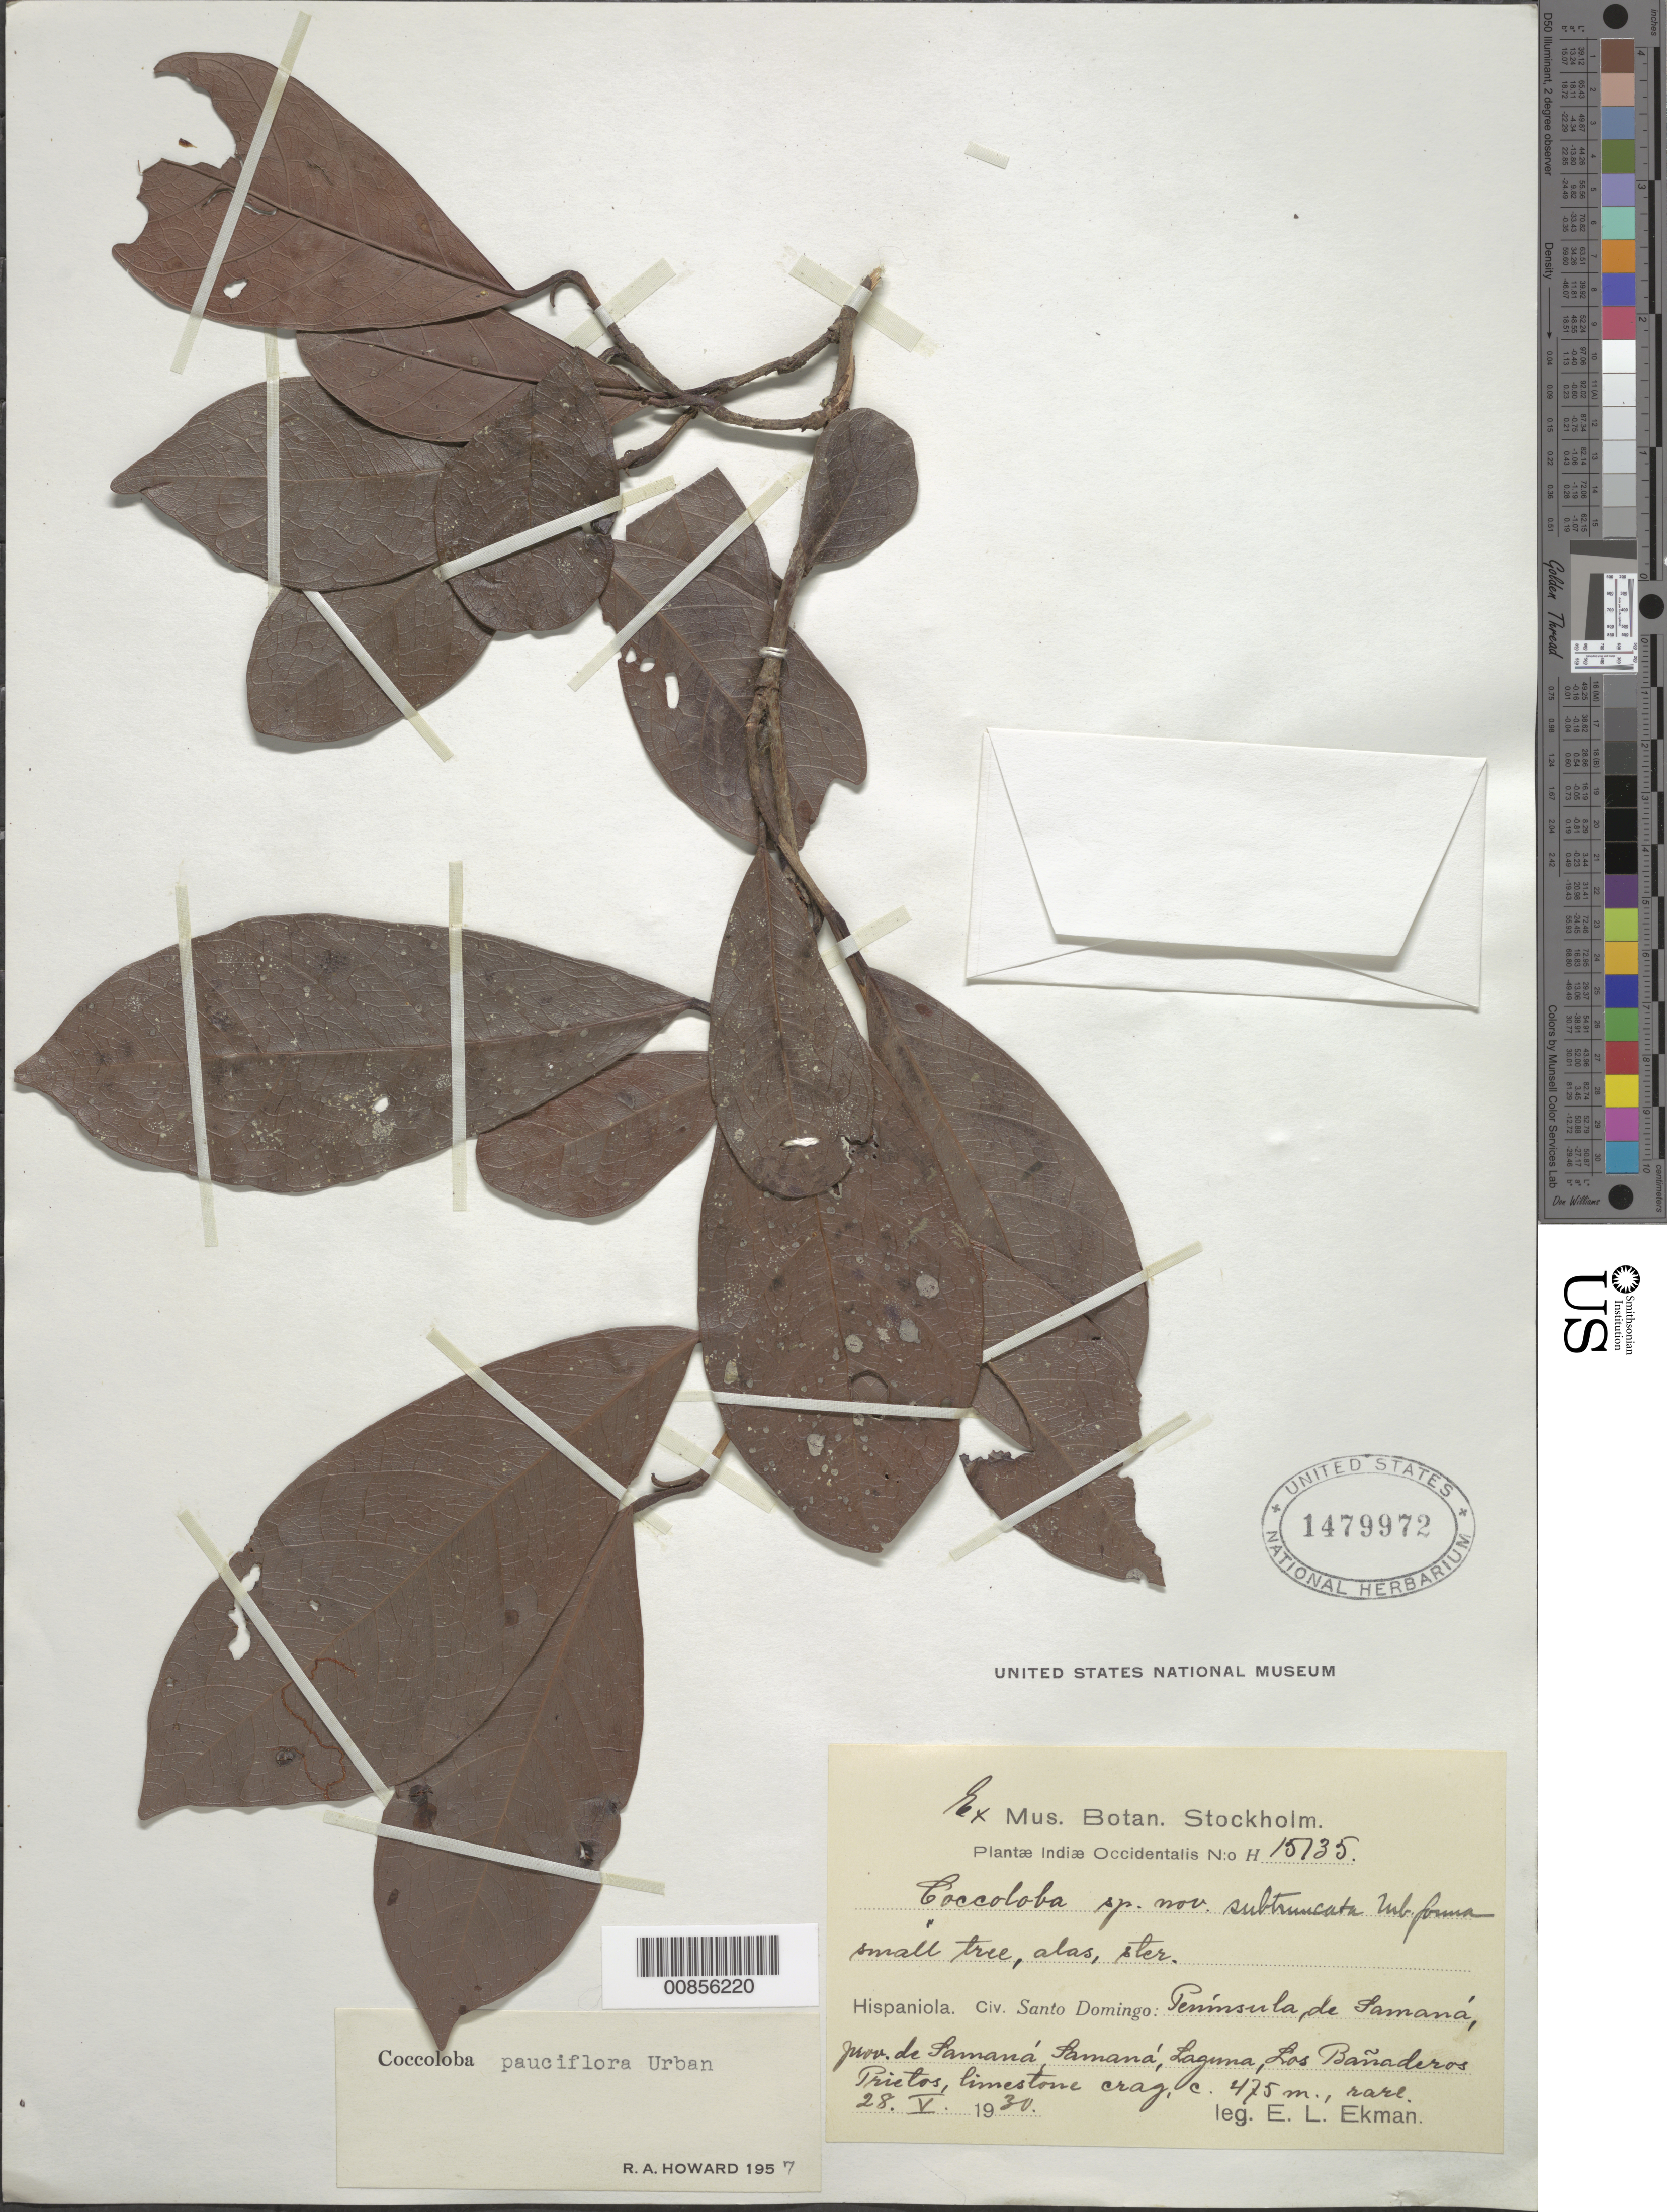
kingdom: Plantae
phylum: Tracheophyta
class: Magnoliopsida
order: Caryophyllales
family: Polygonaceae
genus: Coccoloba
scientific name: Coccoloba pauciflora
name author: Urb.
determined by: Howard, R. A.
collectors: E. L. Ekman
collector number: H 15135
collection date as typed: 28 May 1930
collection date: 1930-05-28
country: Dominican Republic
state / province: Samana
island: Hispaniola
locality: Península de Samaná, Samaná, Laguna, Los Bañaderos Prietos.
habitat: Limestone crag.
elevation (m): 475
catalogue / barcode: US 1479972